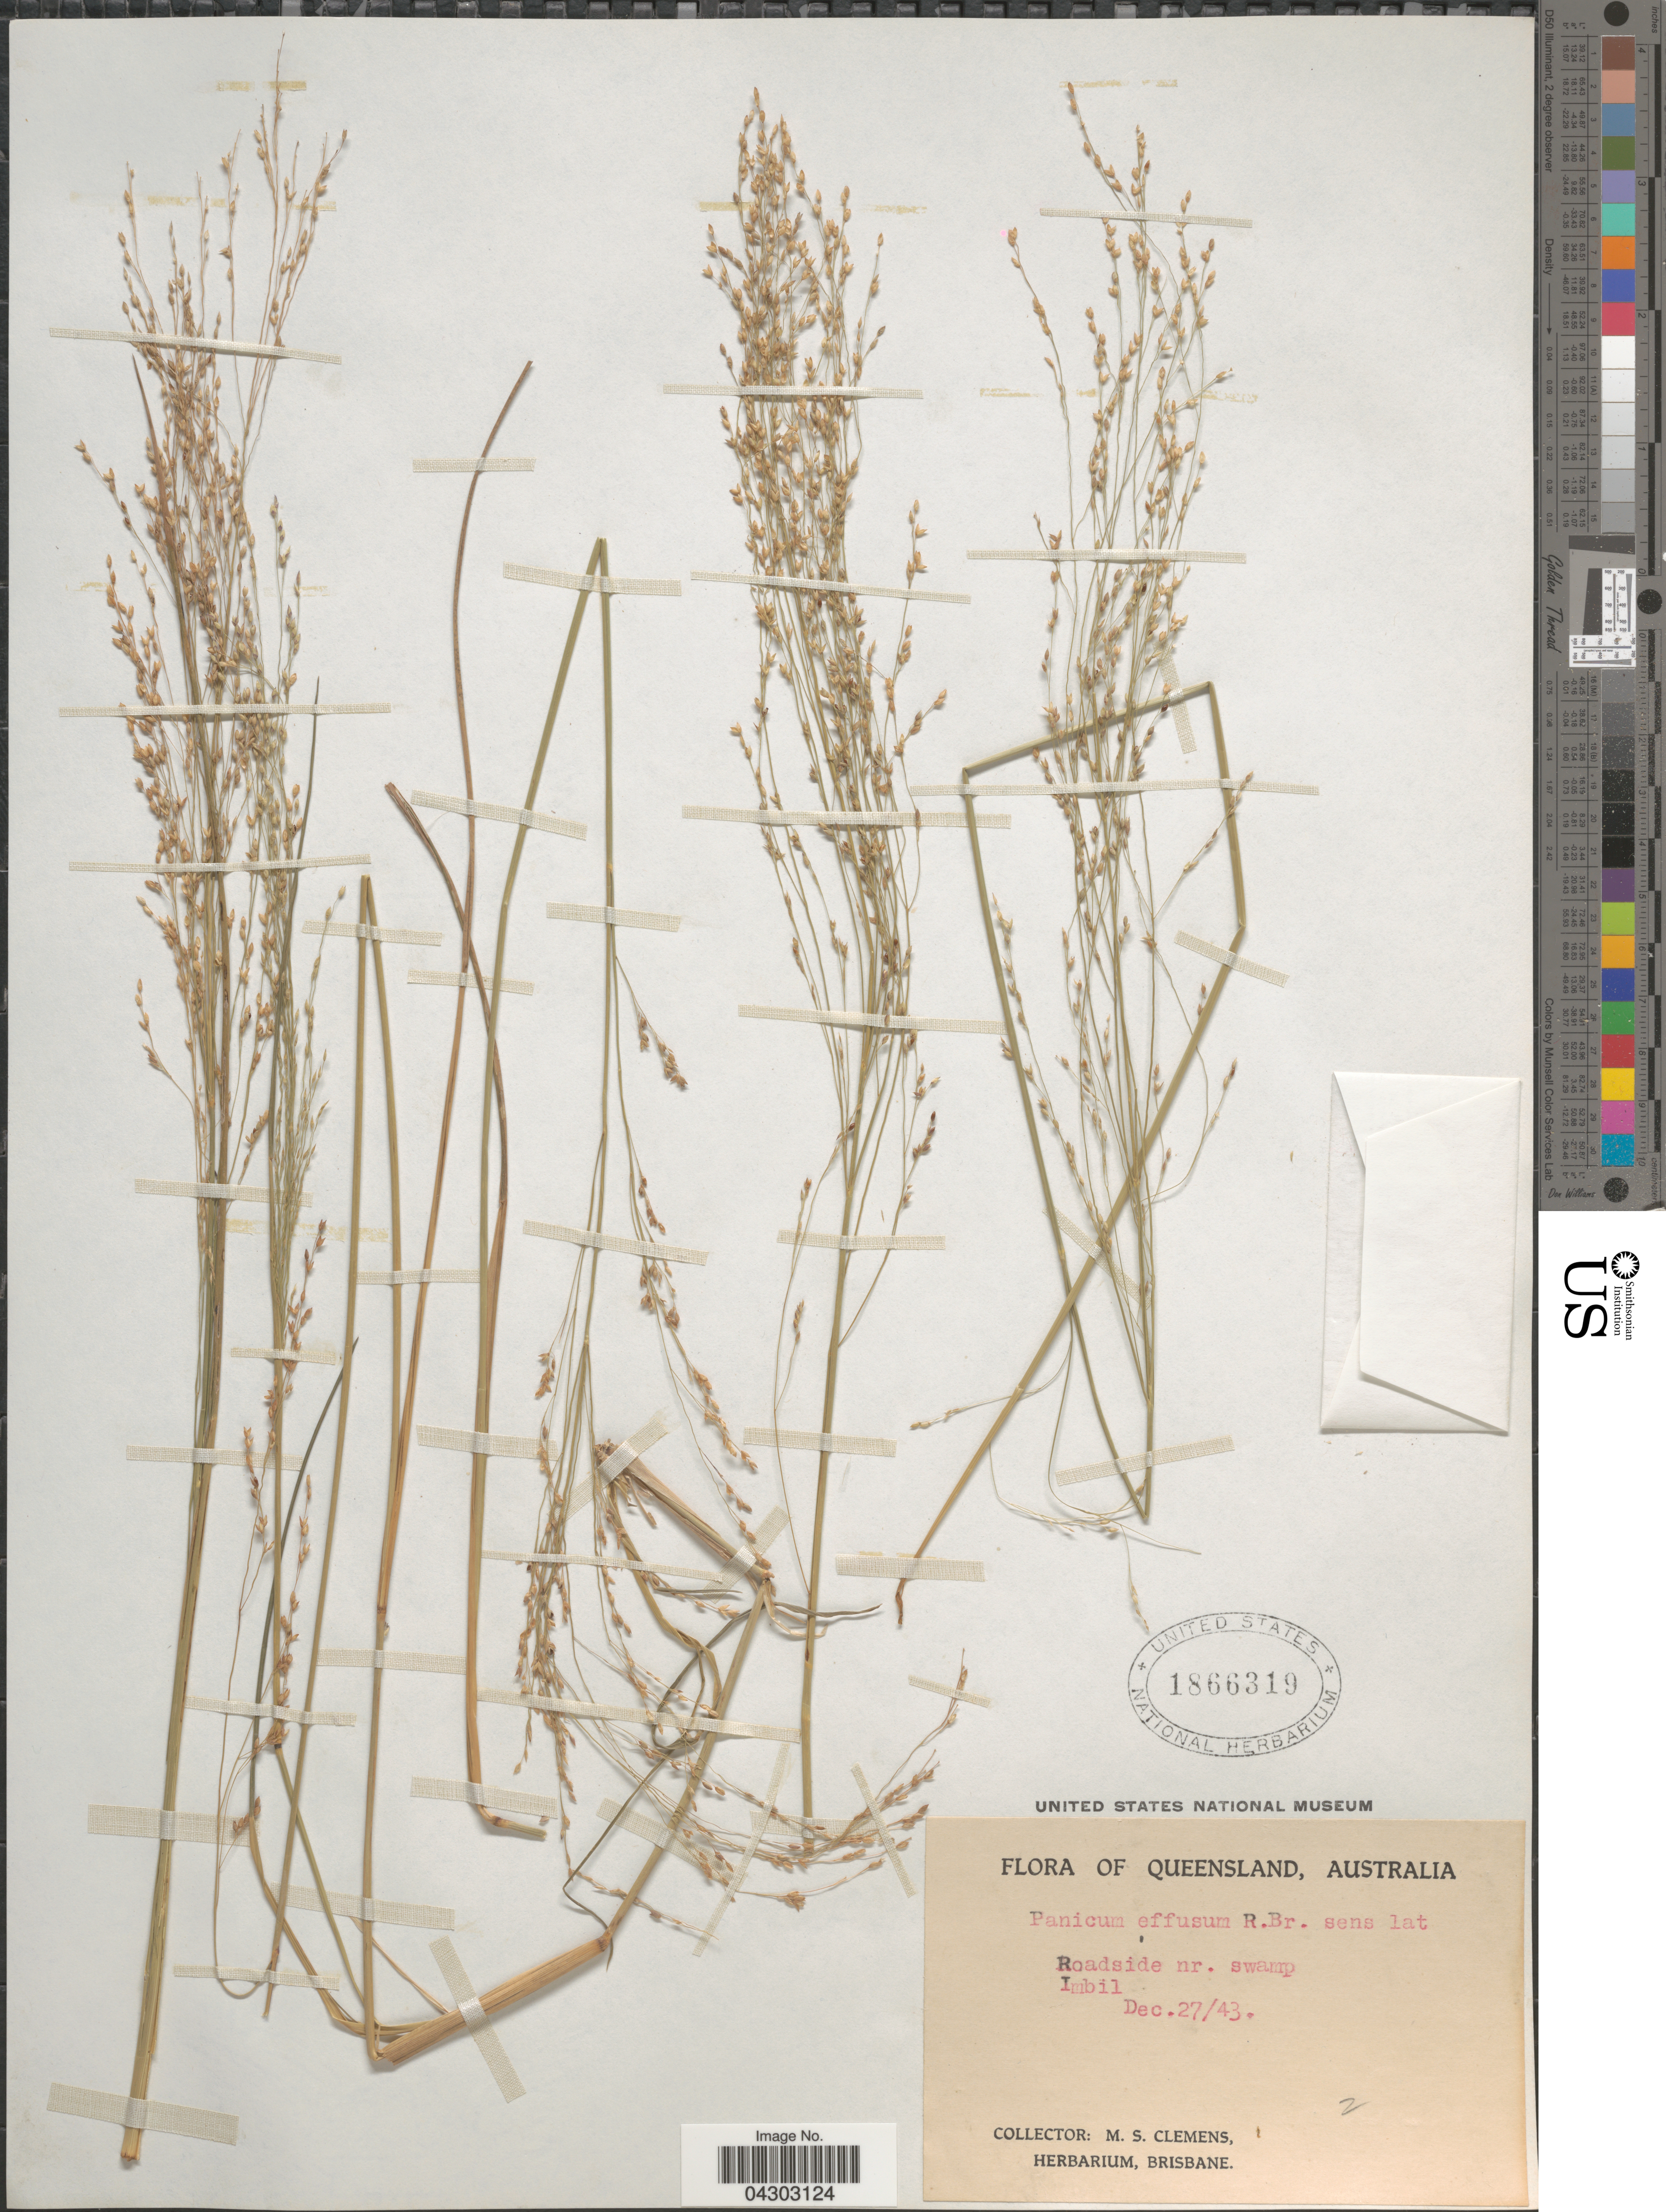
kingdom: Plantae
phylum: Tracheophyta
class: Liliopsida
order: Poales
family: Poaceae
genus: Panicum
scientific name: Panicum effusum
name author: R. Br.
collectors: M. S. Clemens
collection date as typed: Transcribed d/m/y: 27/12/43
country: Australia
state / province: Queensland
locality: Roadside nr. swamp. Imbil.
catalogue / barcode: US 1866310